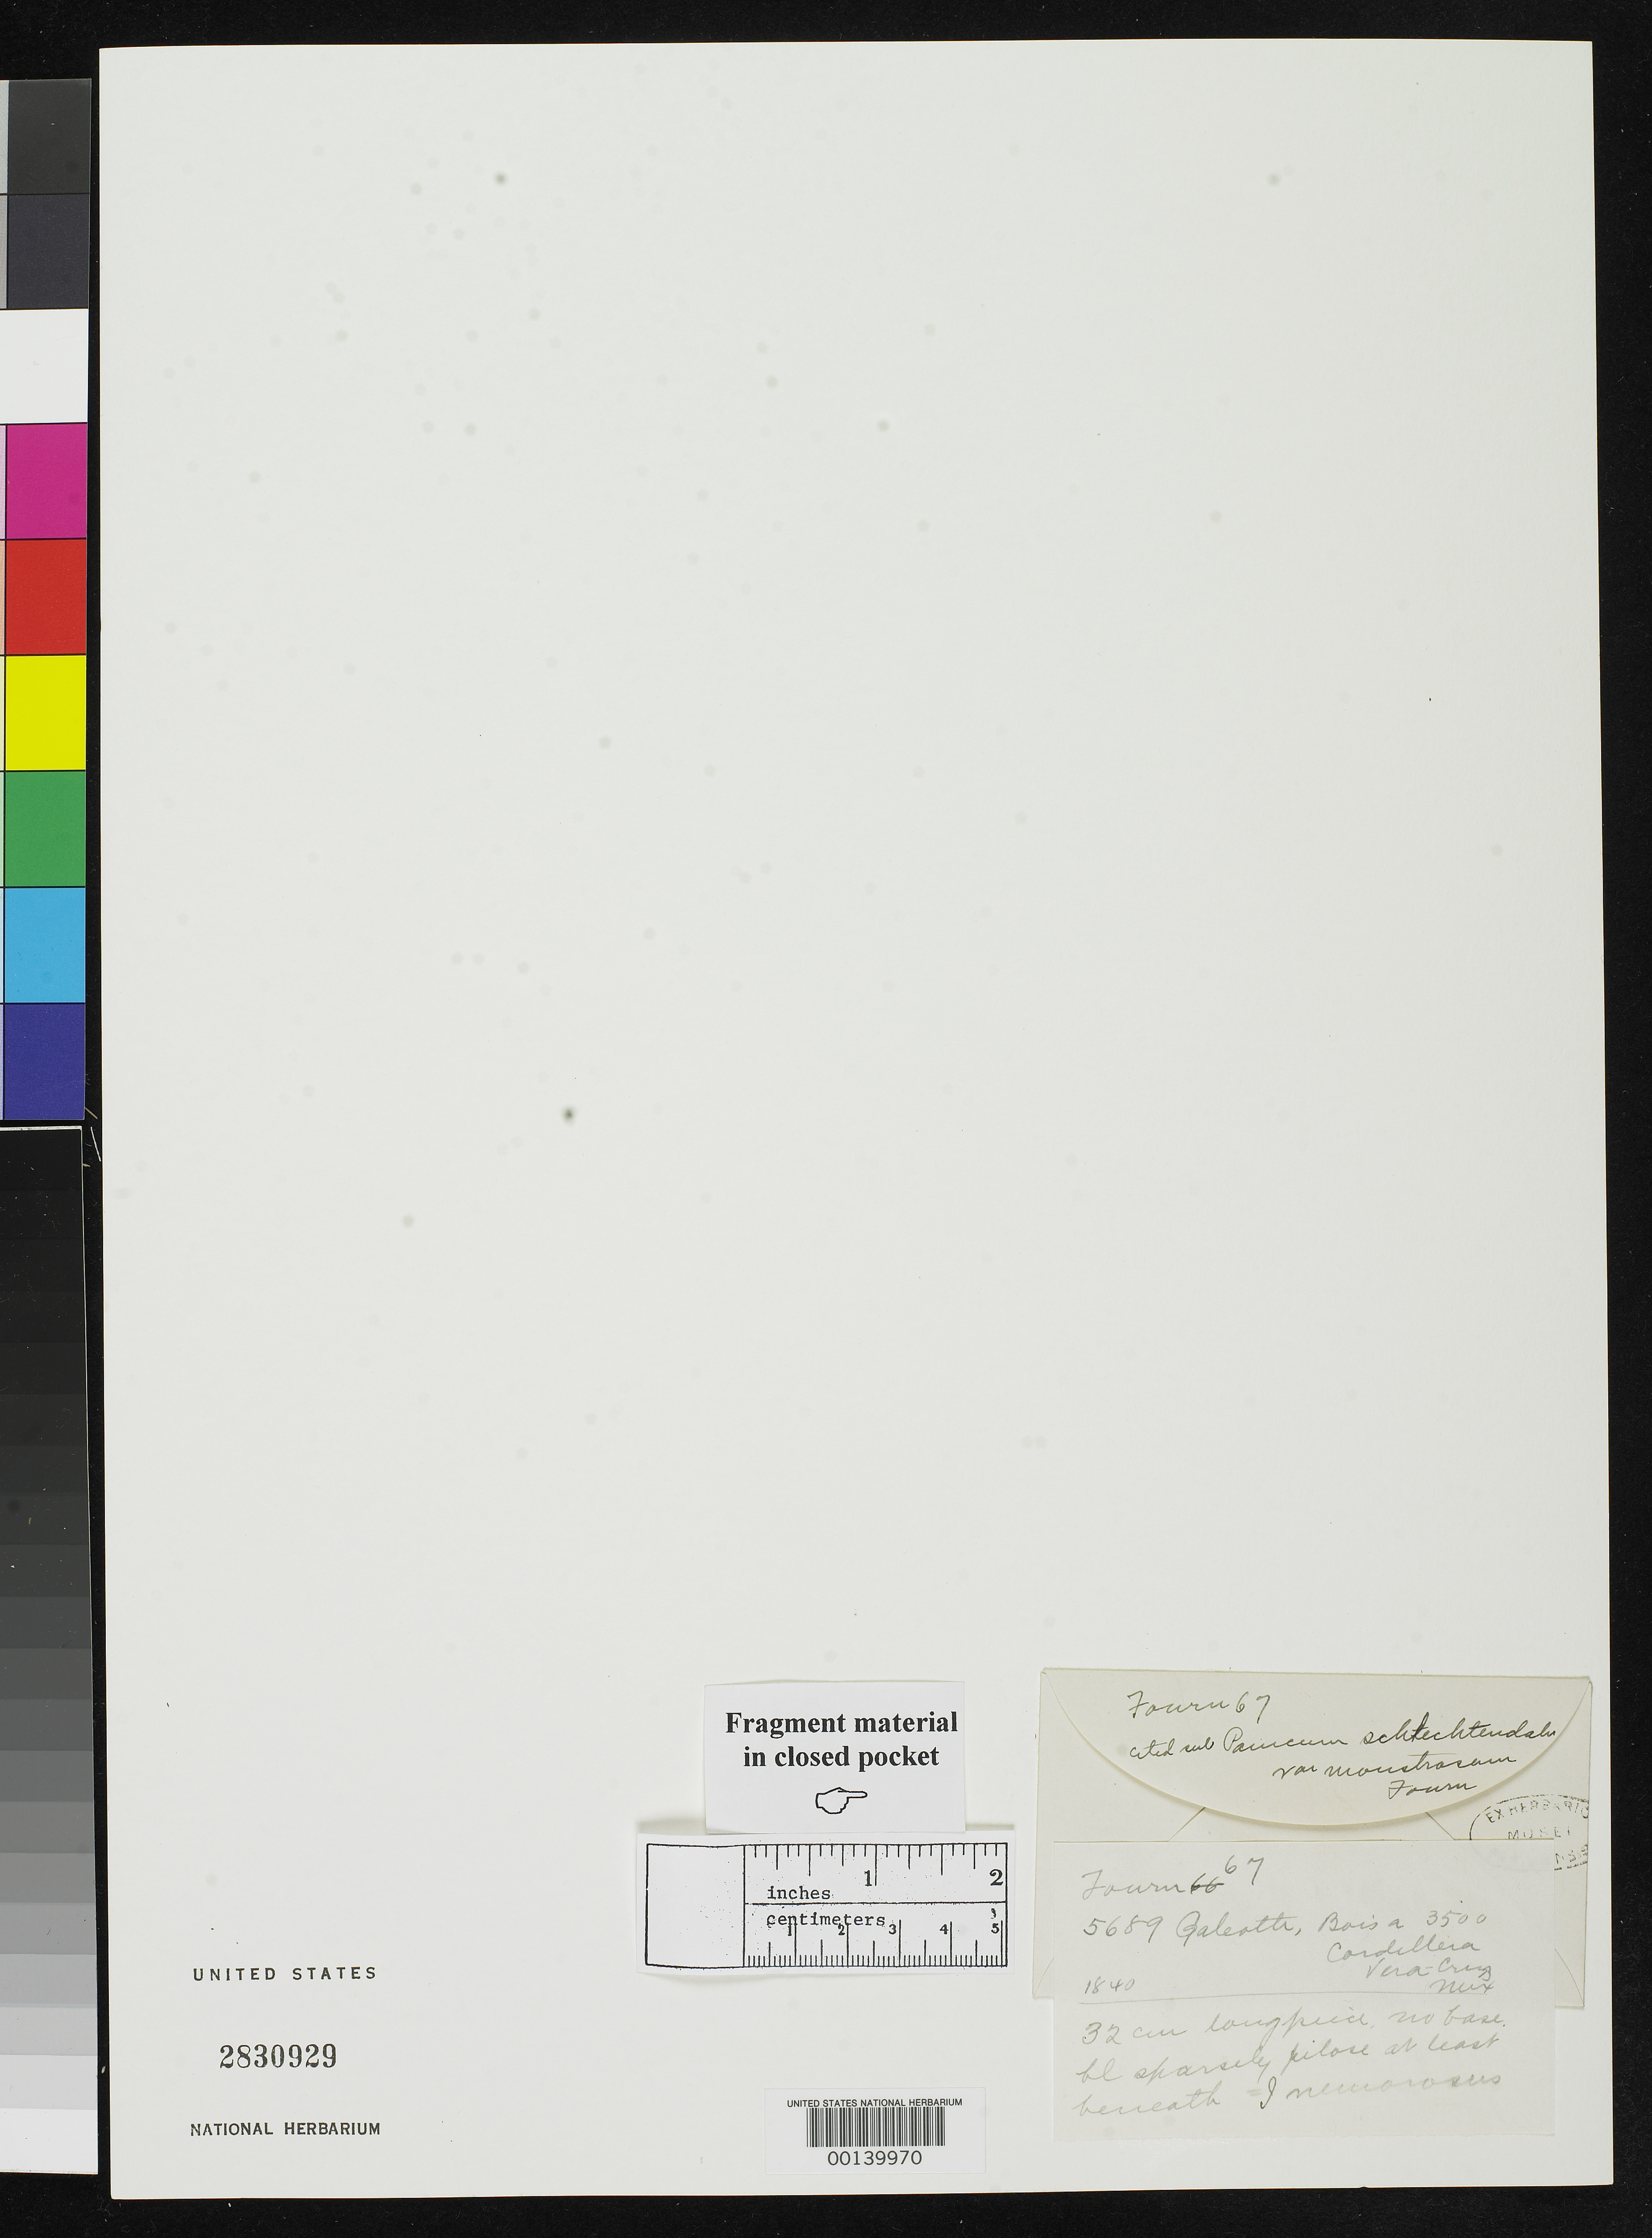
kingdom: Plantae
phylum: Tracheophyta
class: Liliopsida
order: Poales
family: Poaceae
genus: Panicum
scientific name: Panicum schlechtendalii var. monstrosum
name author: E. Fourn.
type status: Type Fragment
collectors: H. G. Galeotti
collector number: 5689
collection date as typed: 1840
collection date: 1840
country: Mexico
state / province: Veracruz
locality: Cordillera, near Mirador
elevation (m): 1067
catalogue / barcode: US 2830929